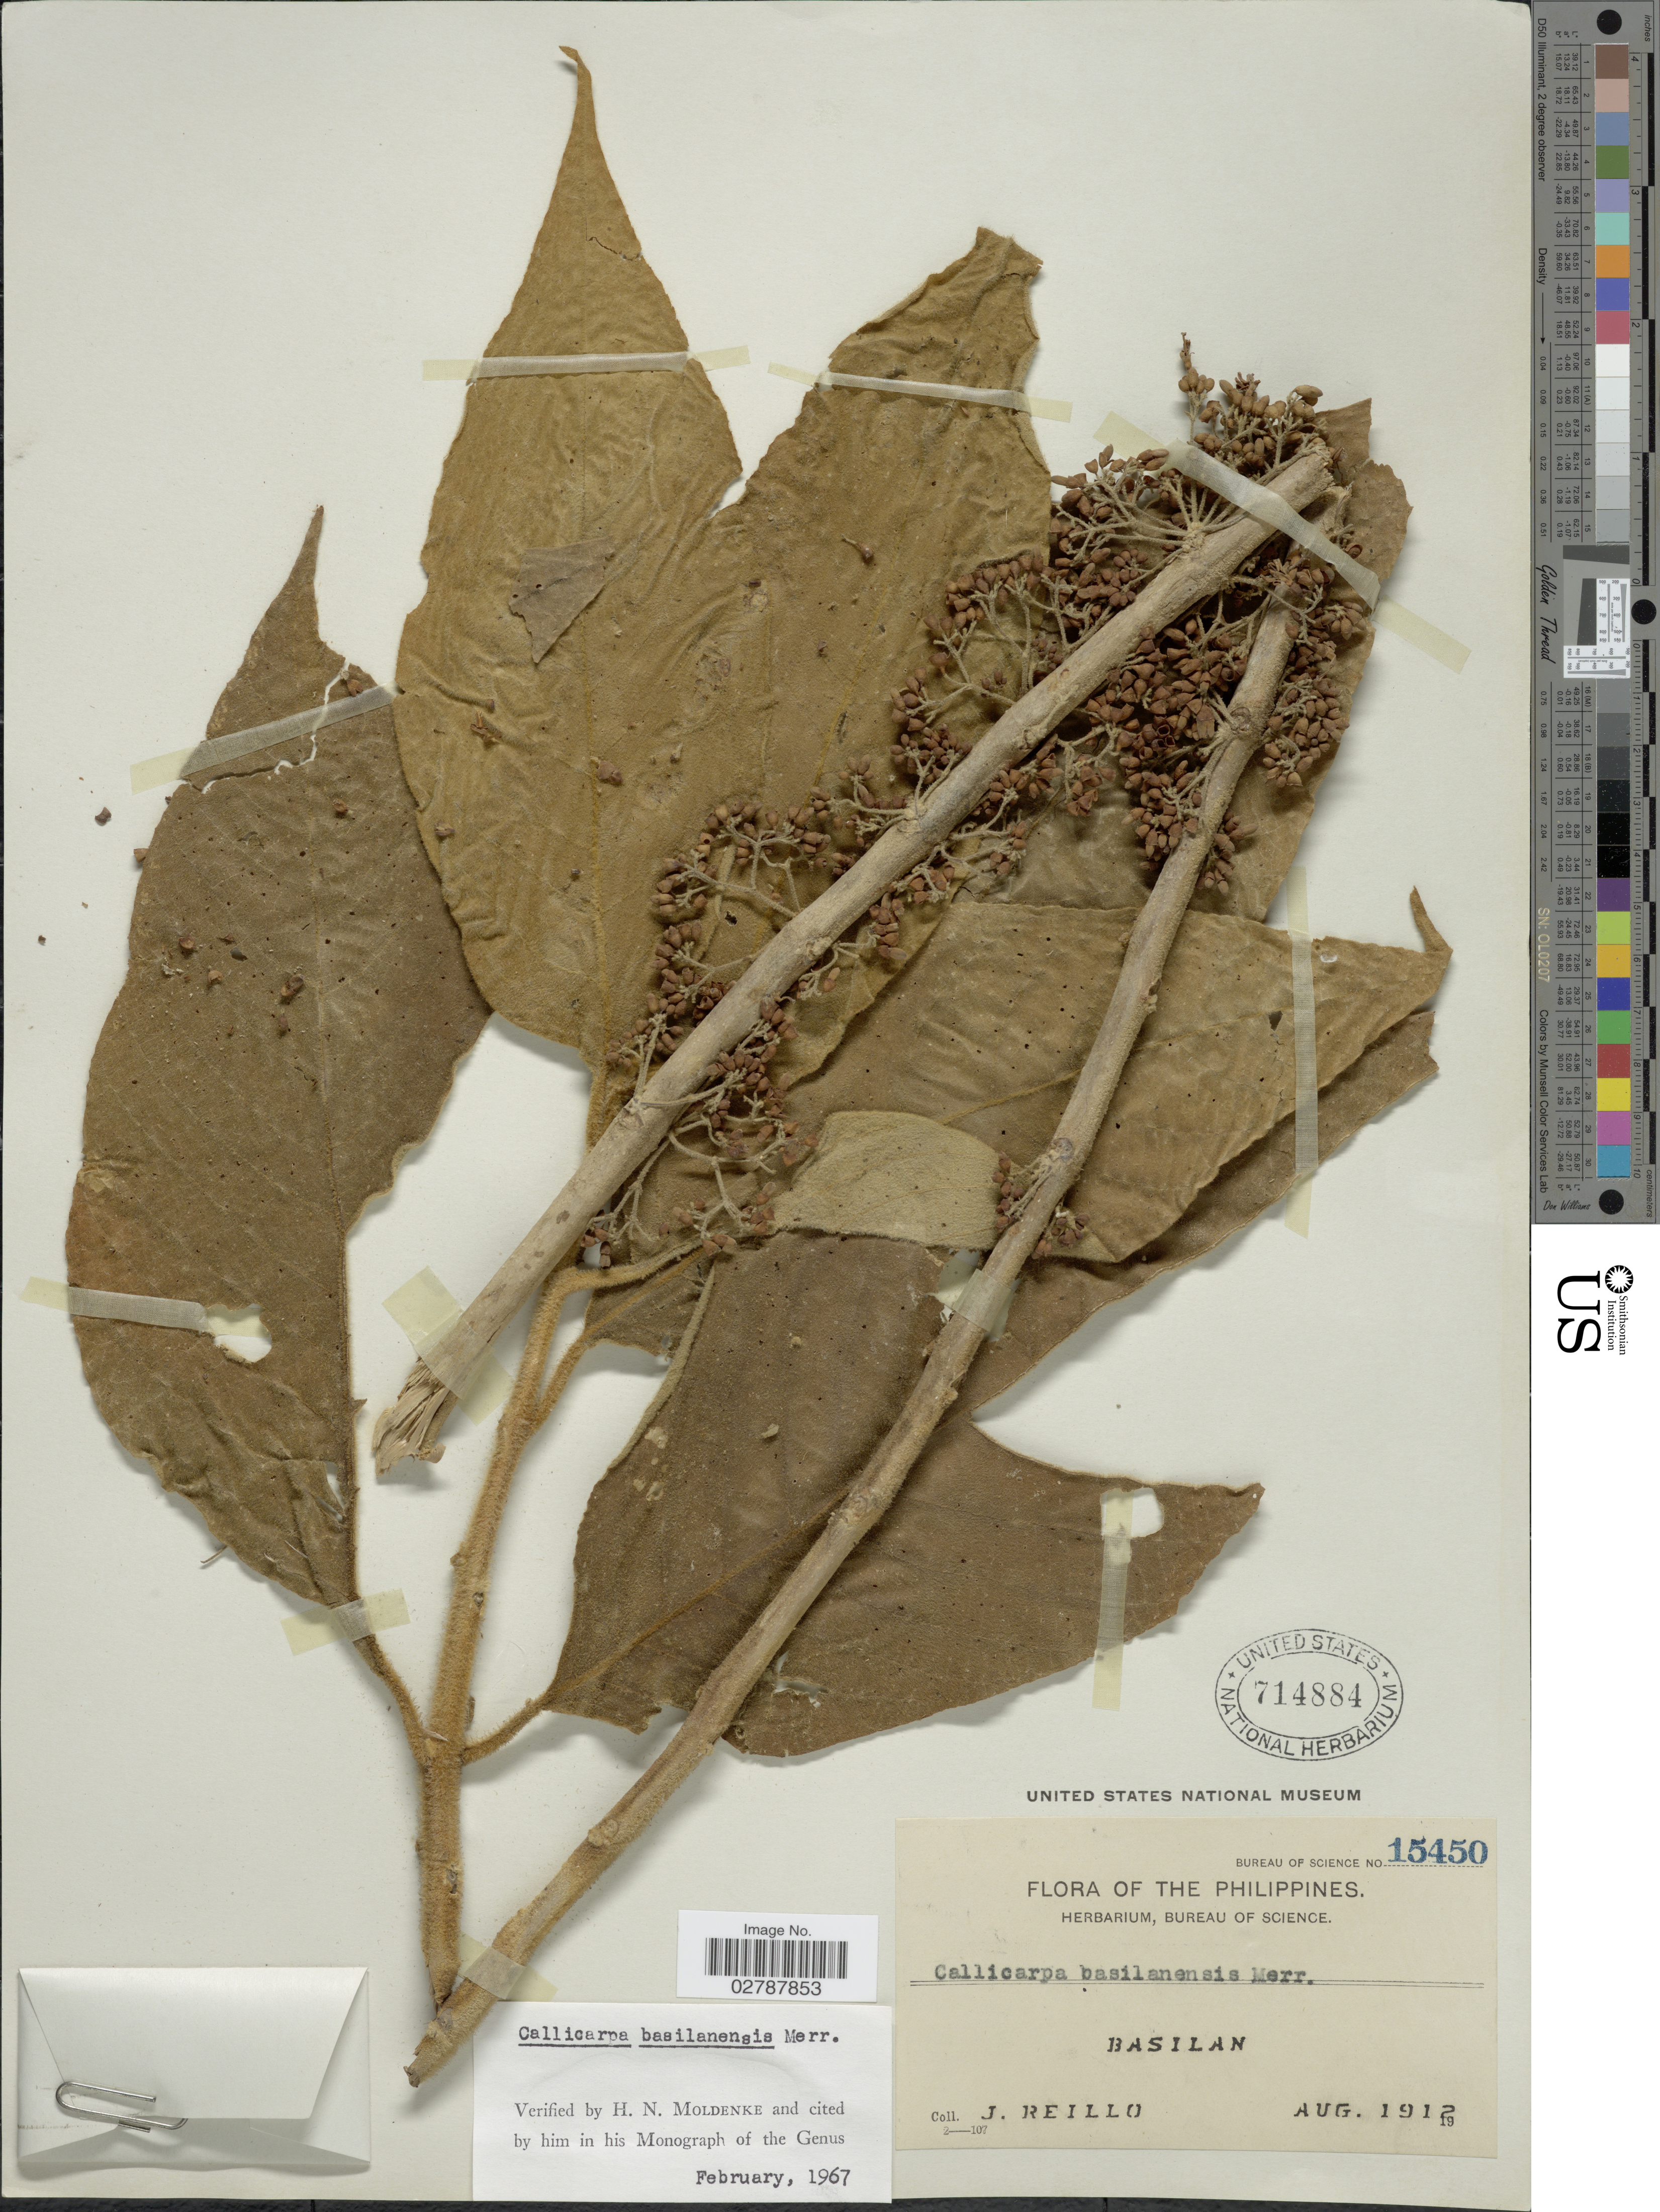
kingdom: Plantae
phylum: Tracheophyta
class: Magnoliopsida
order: Lamiales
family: Lamiaceae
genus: Callicarpa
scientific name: Callicarpa basilanensis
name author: Merr.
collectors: J. Reillo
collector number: Bureau of Science15450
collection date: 1912-08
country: Philippines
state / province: Muslim Mindanao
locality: Basilan.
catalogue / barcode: US 714884